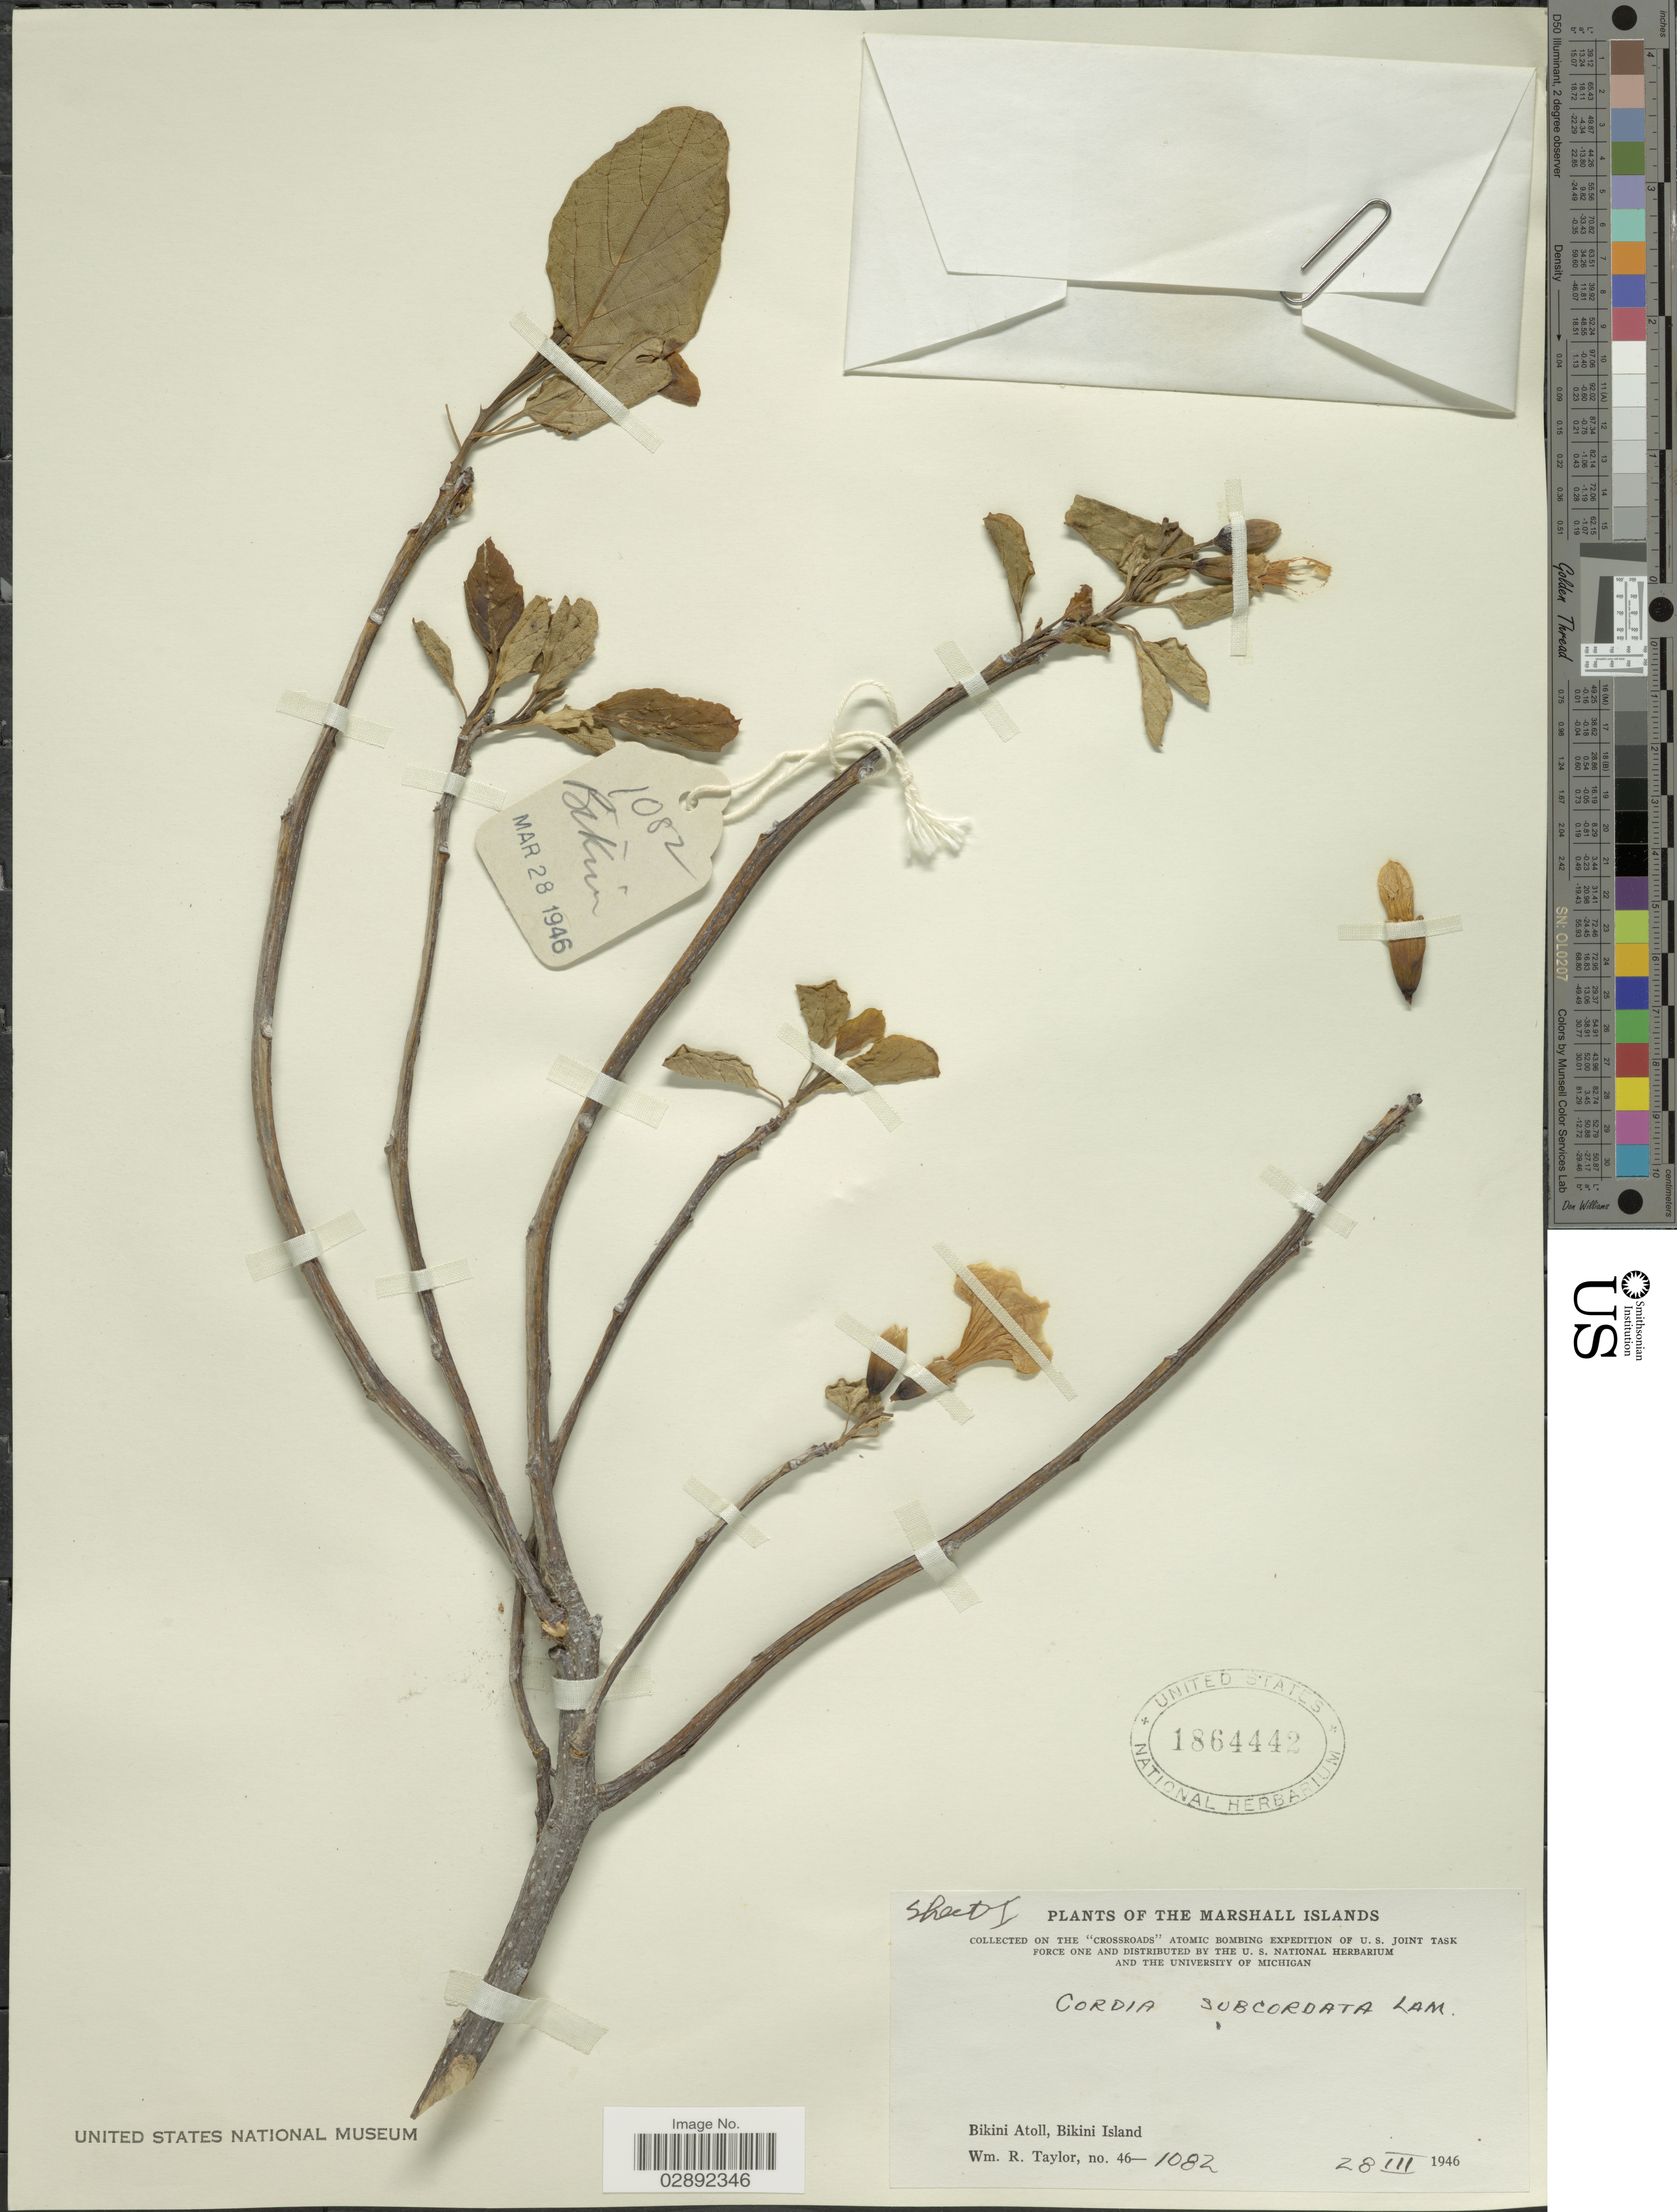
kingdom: Plantae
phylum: Tracheophyta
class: Magnoliopsida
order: Boraginales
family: Cordiaceae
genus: Cordia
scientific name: Cordia subcordata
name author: Lam.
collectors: W. R. Taylor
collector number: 46-1082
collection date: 1946-03-28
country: Marshall Islands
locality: Bikini Atoll, Bikini Island.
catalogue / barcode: US 1864442